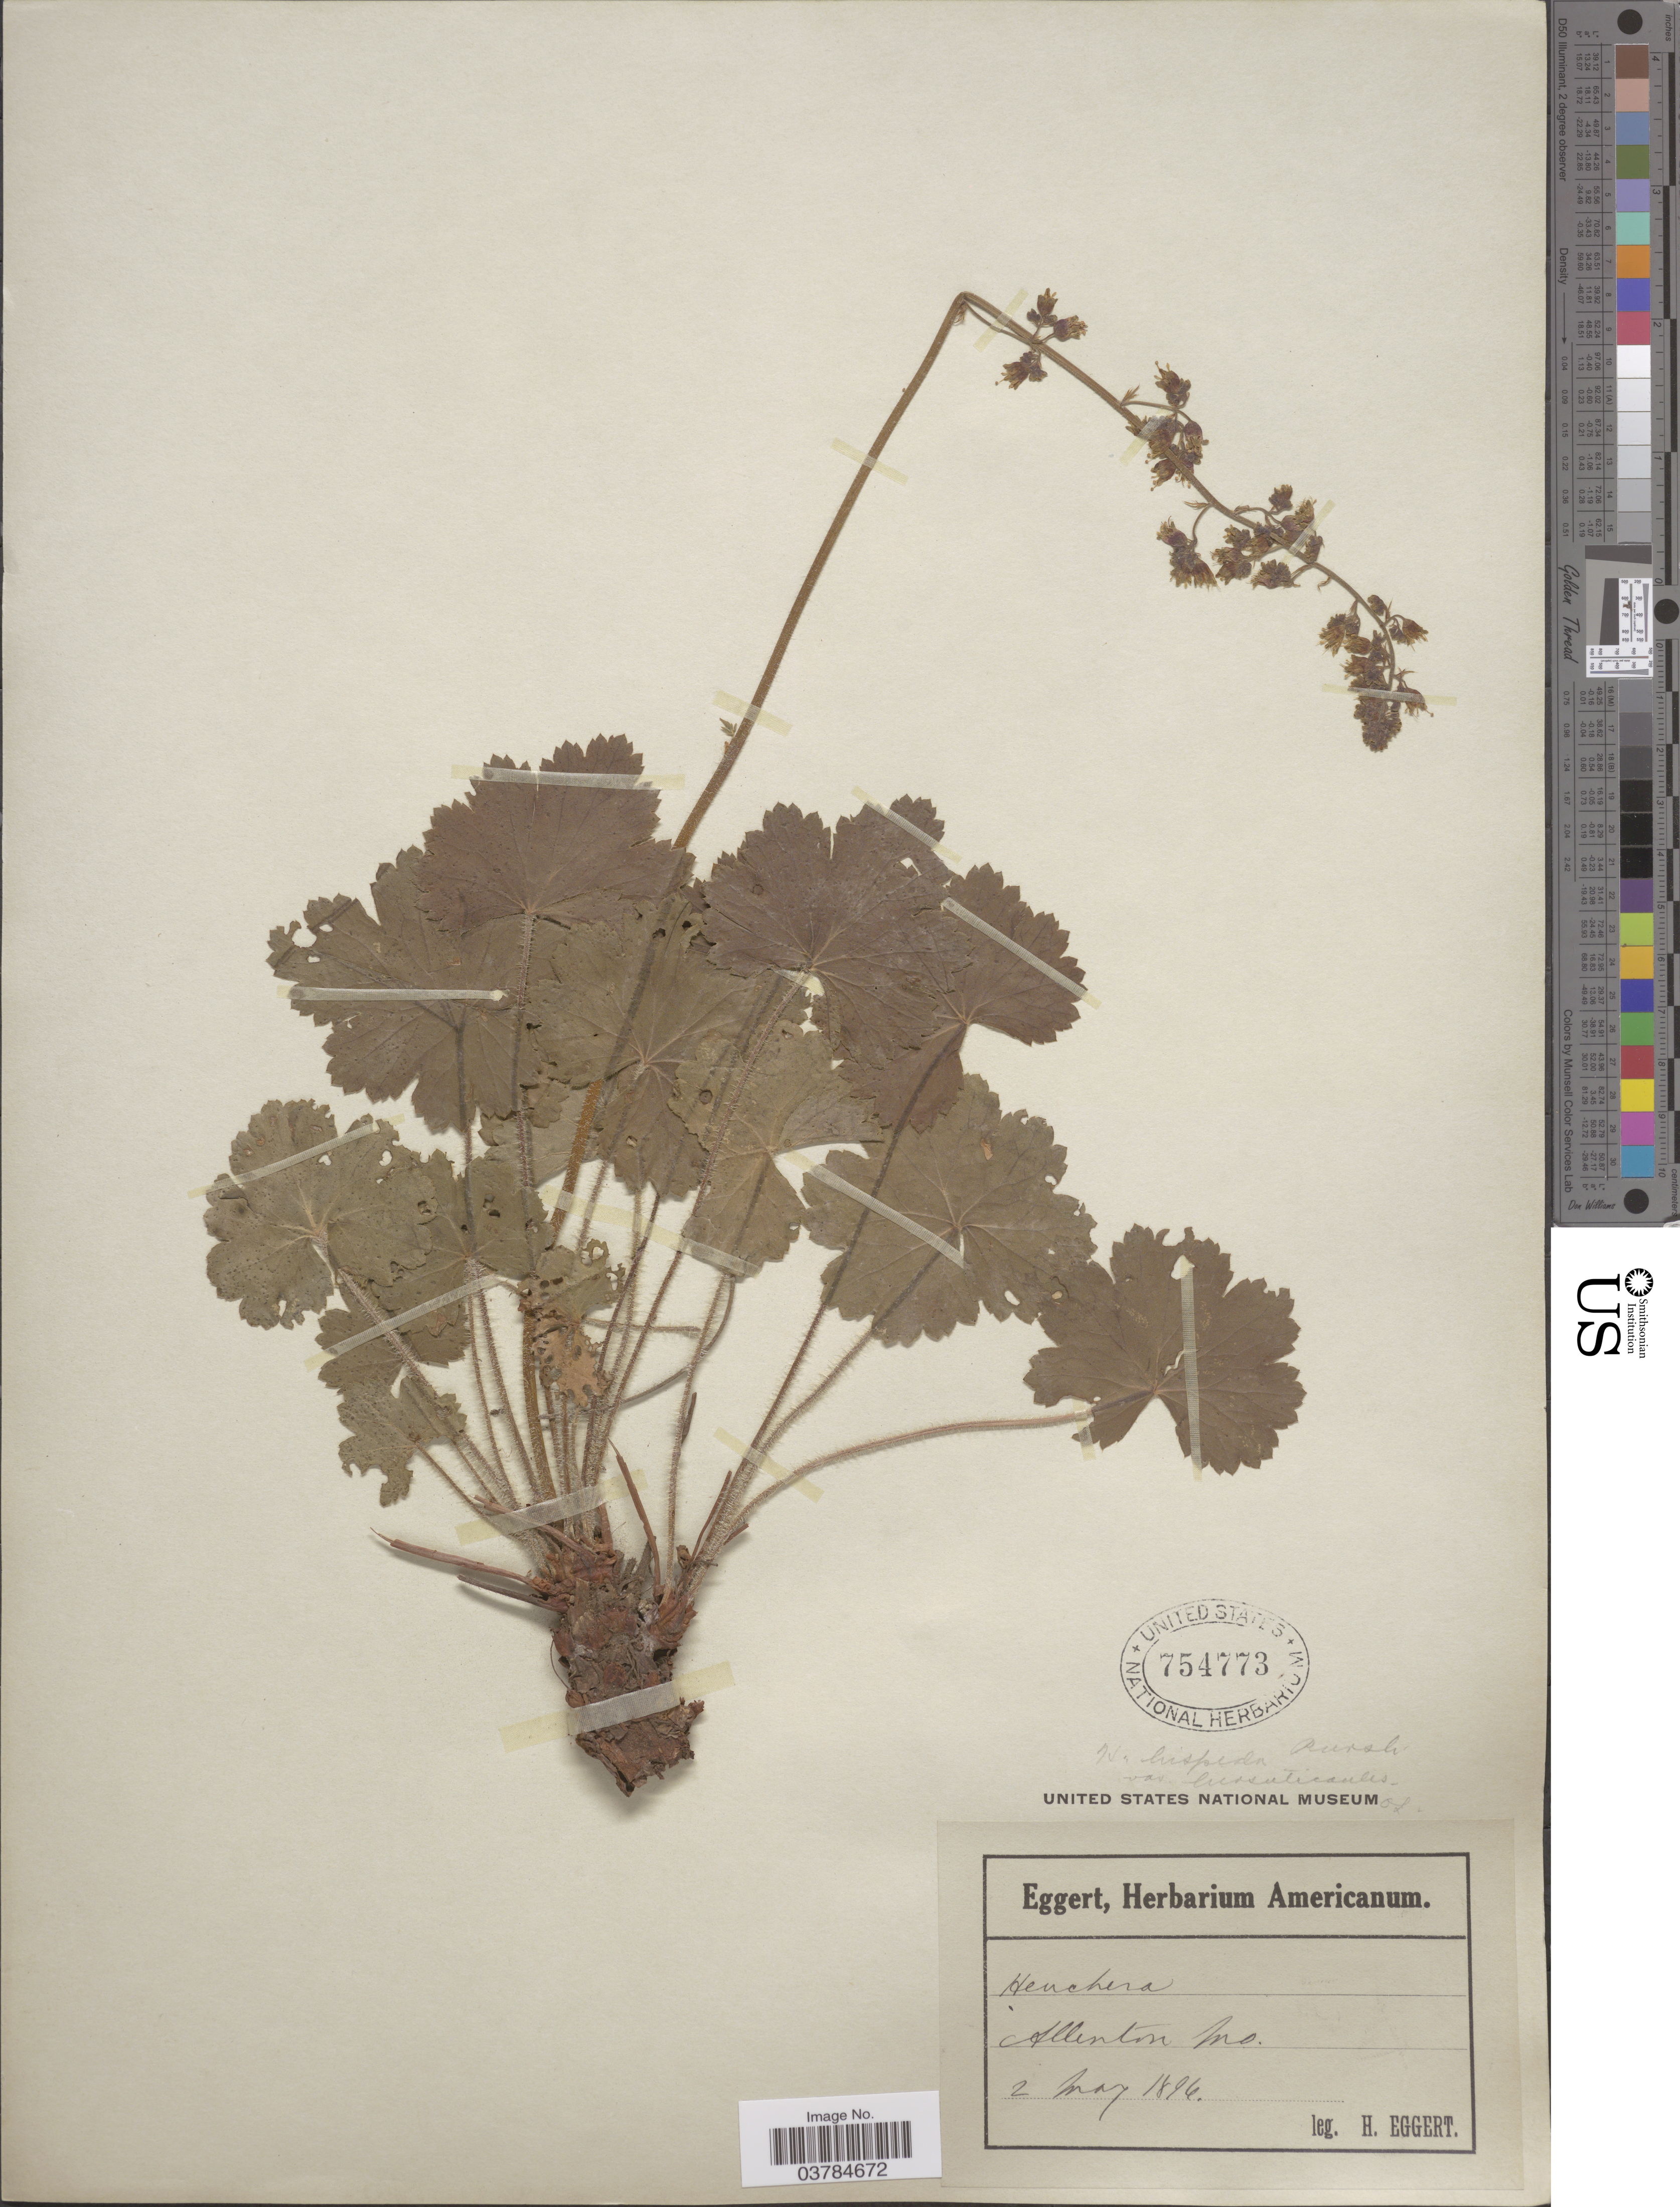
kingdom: Plantae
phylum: Tracheophyta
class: Magnoliopsida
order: Saxifragales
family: Saxifragaceae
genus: Heuchera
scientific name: Heuchera hispida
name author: Pursh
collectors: H. Eggert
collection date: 1896-05-02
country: United States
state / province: Missouri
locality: Allenton.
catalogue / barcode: US 754773